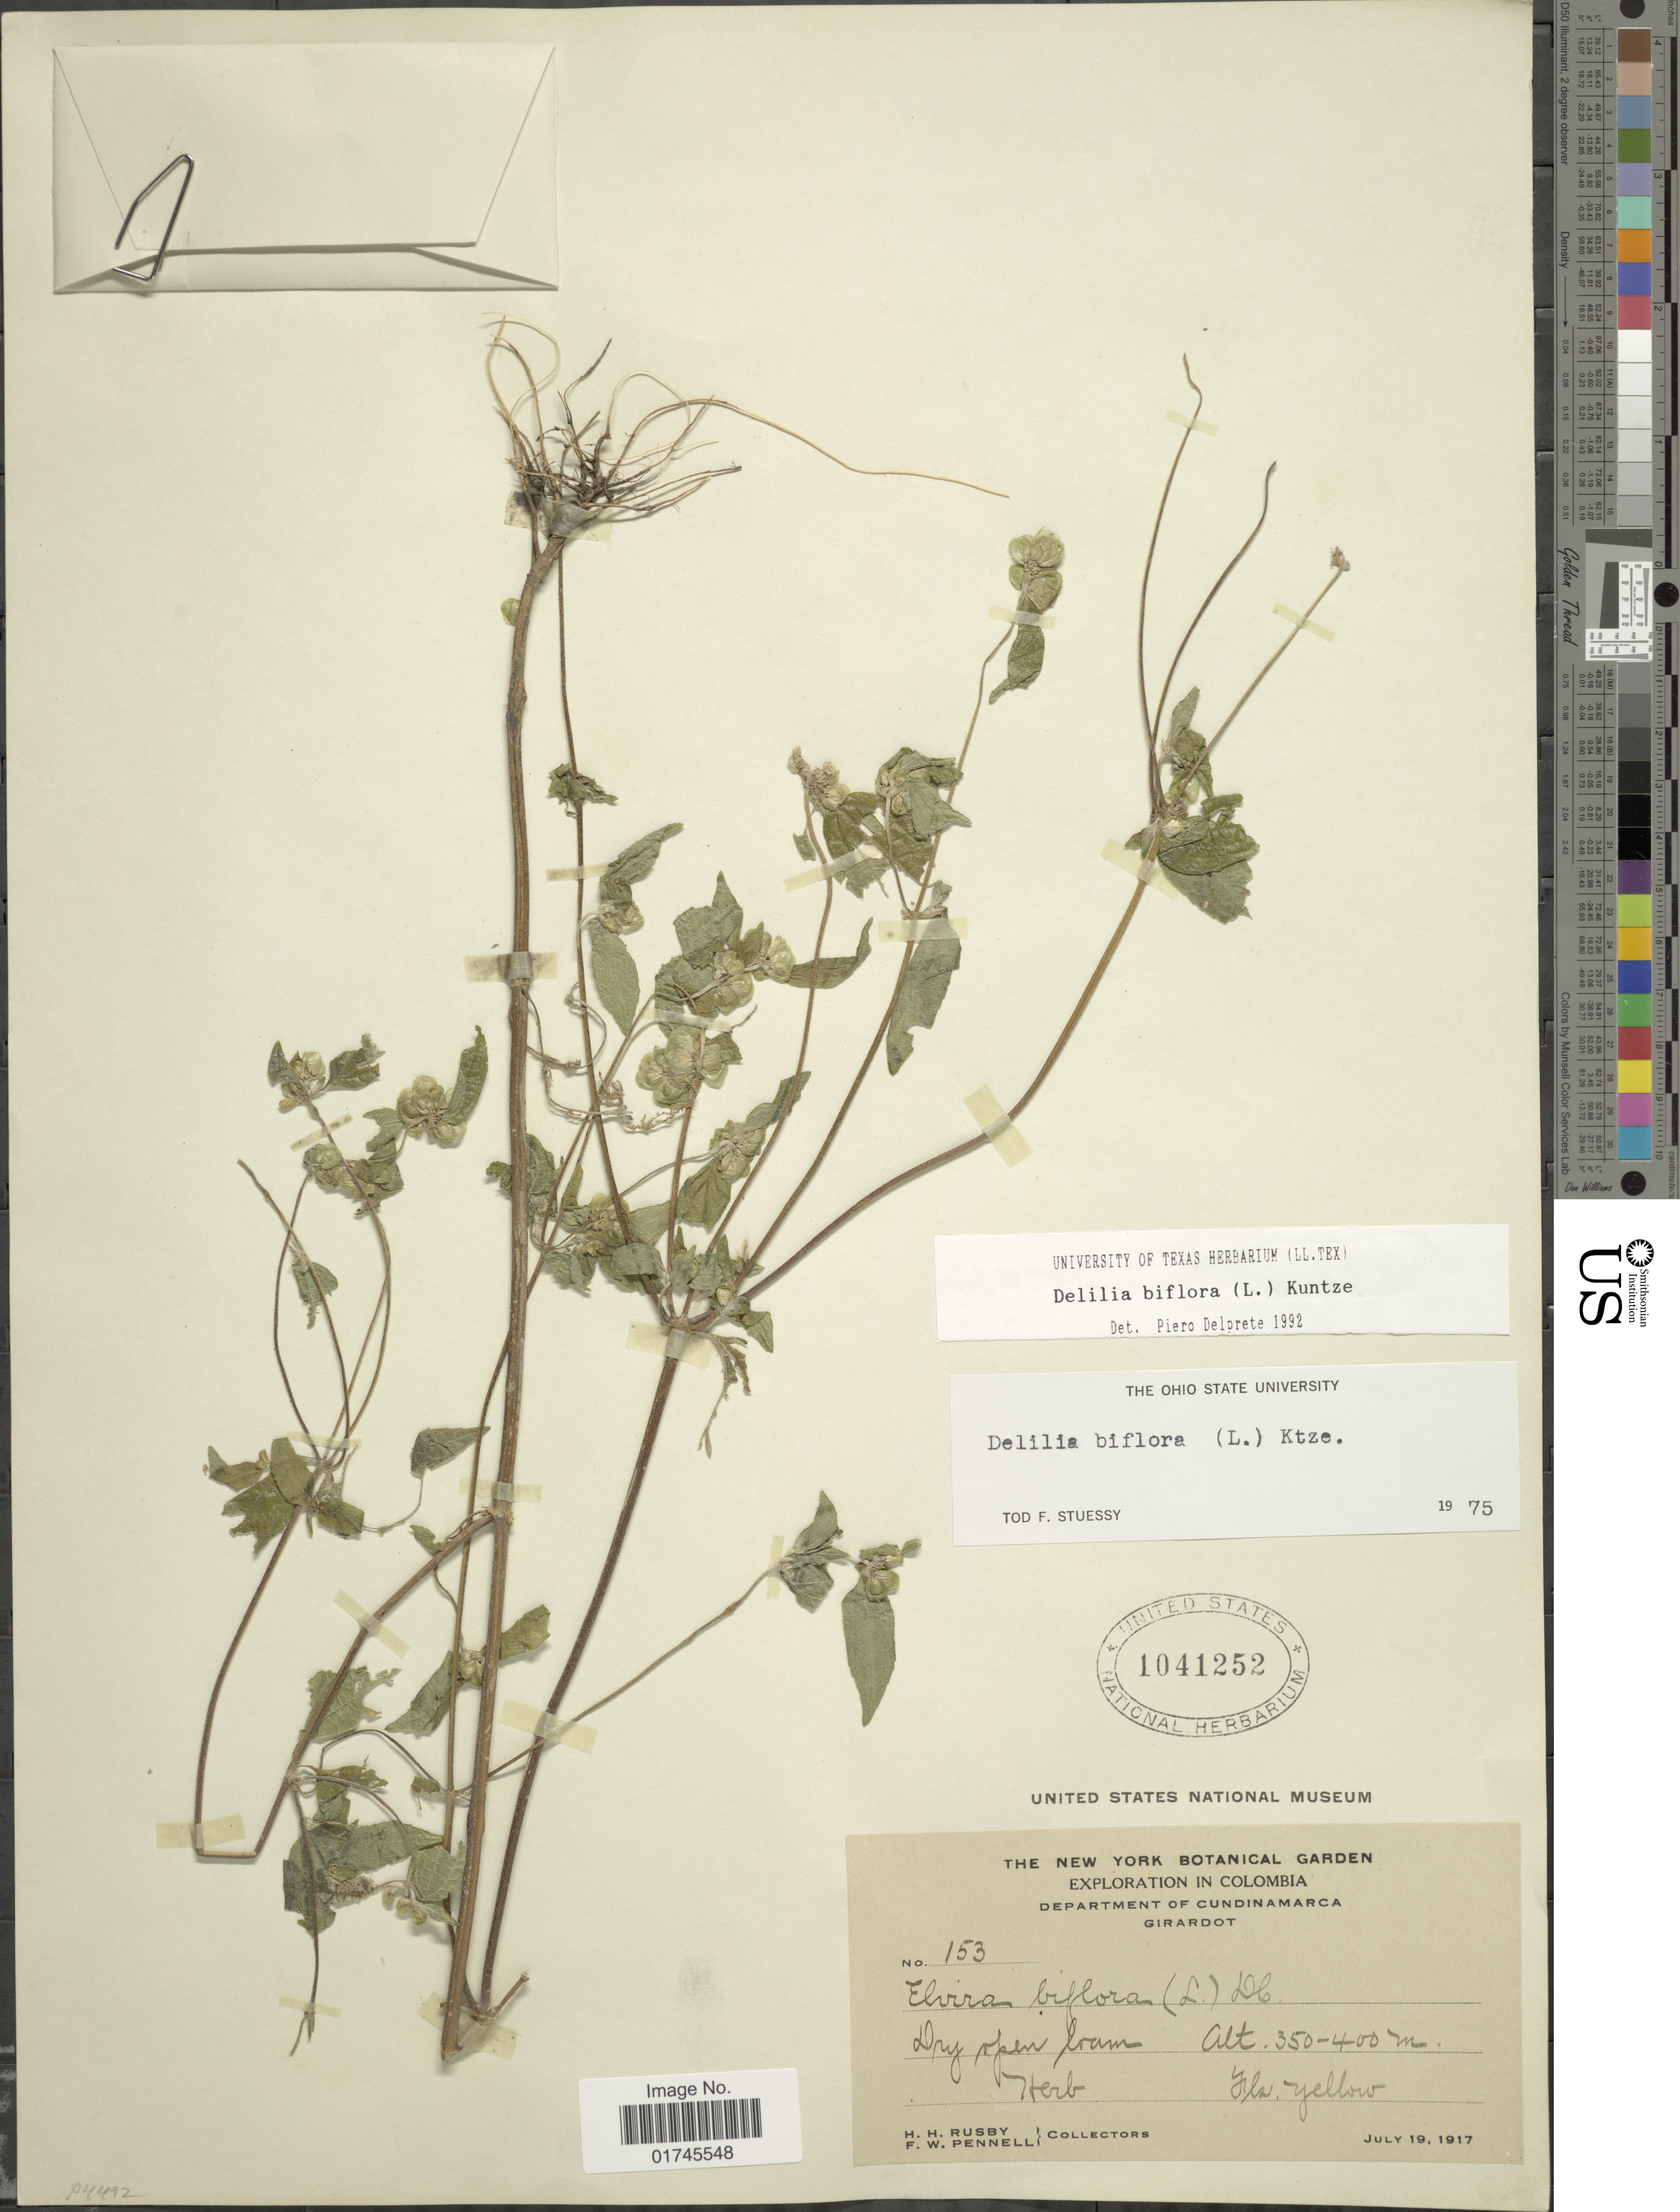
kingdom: Plantae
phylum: Tracheophyta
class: Magnoliopsida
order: Asterales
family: Asteraceae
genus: Delilia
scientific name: Delilia biflora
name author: (L.) Kuntze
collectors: H. H. Rusby & F. W. Pennell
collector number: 153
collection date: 1917-07-19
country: Colombia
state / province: Cundinamarca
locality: Department of Cundinamarca, Girardot, Dry open loam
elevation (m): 350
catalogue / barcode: US 1041252